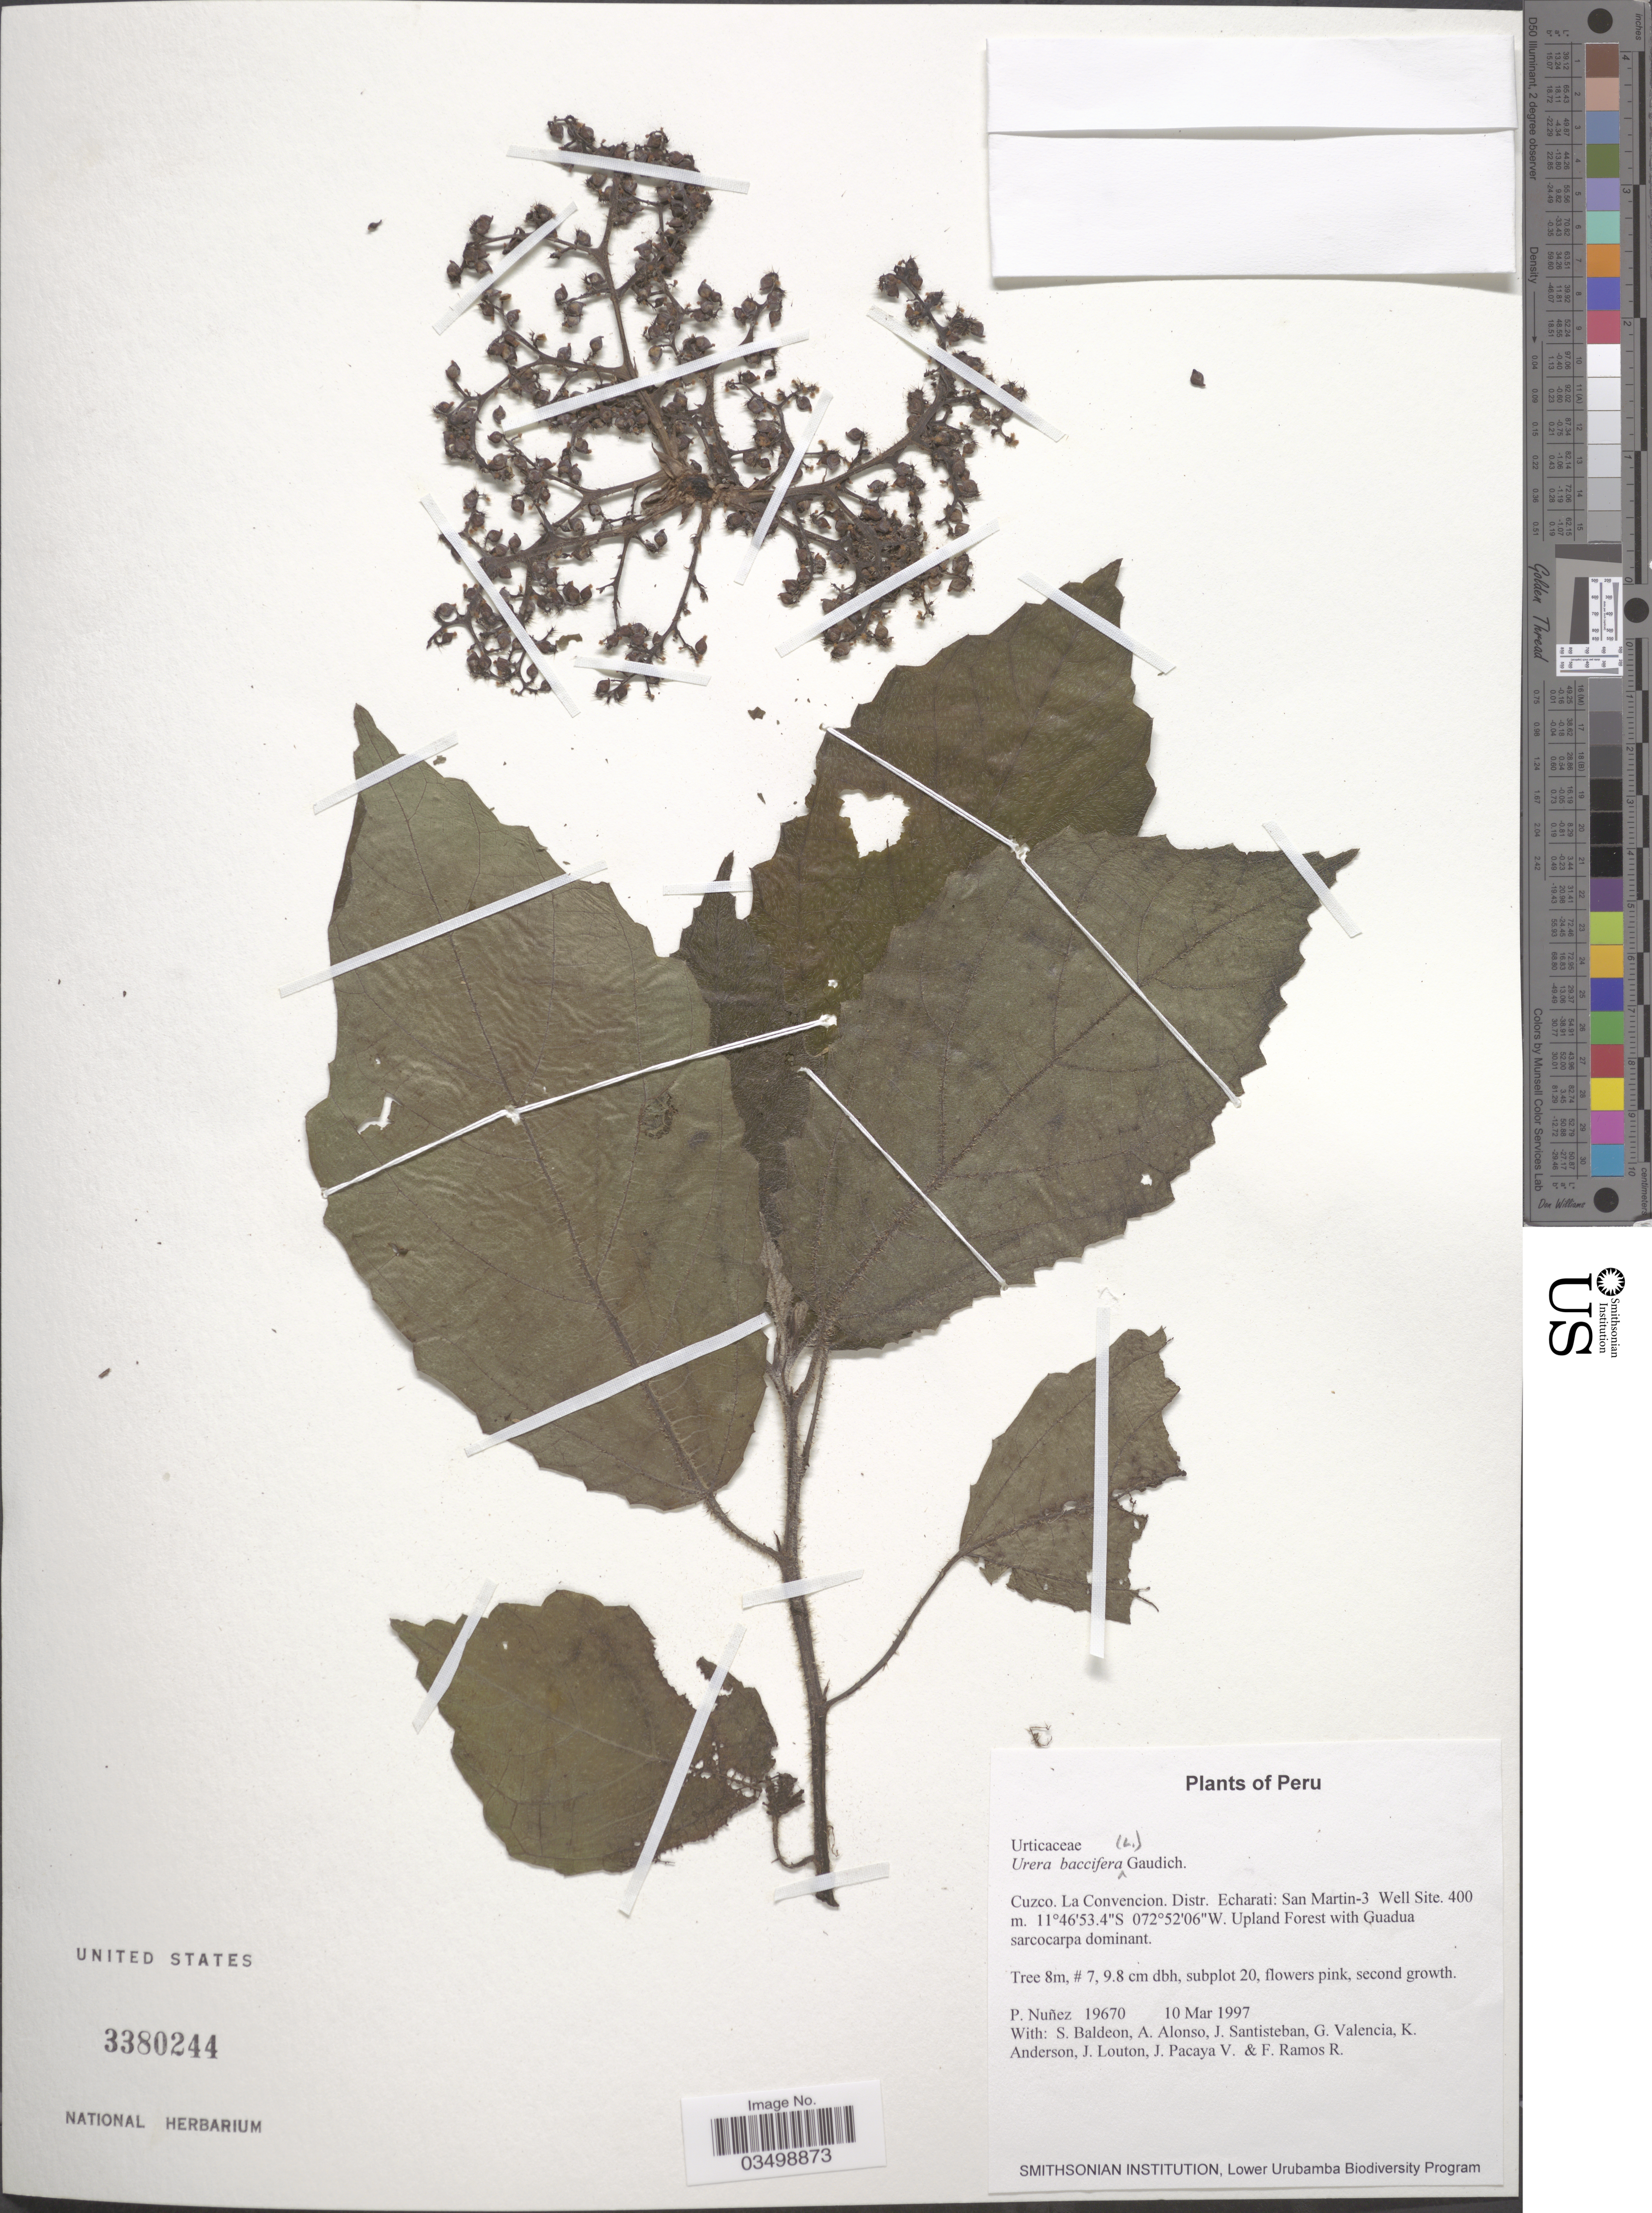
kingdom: Plantae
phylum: Tracheophyta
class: Magnoliopsida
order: Rosales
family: Urticaceae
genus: Urera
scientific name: Urera baccifera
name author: (L.) Gaudich. ex Wedd.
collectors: P. Nuñez V., S. Baldeon, A. Alonso, J. Santisteban & et al.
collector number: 19670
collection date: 1997-03-10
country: Peru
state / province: Cusco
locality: Cuzco. La Convencion. Distr. Echarati: San Martin - 3 Well Site.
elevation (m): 400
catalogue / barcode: US 3380244